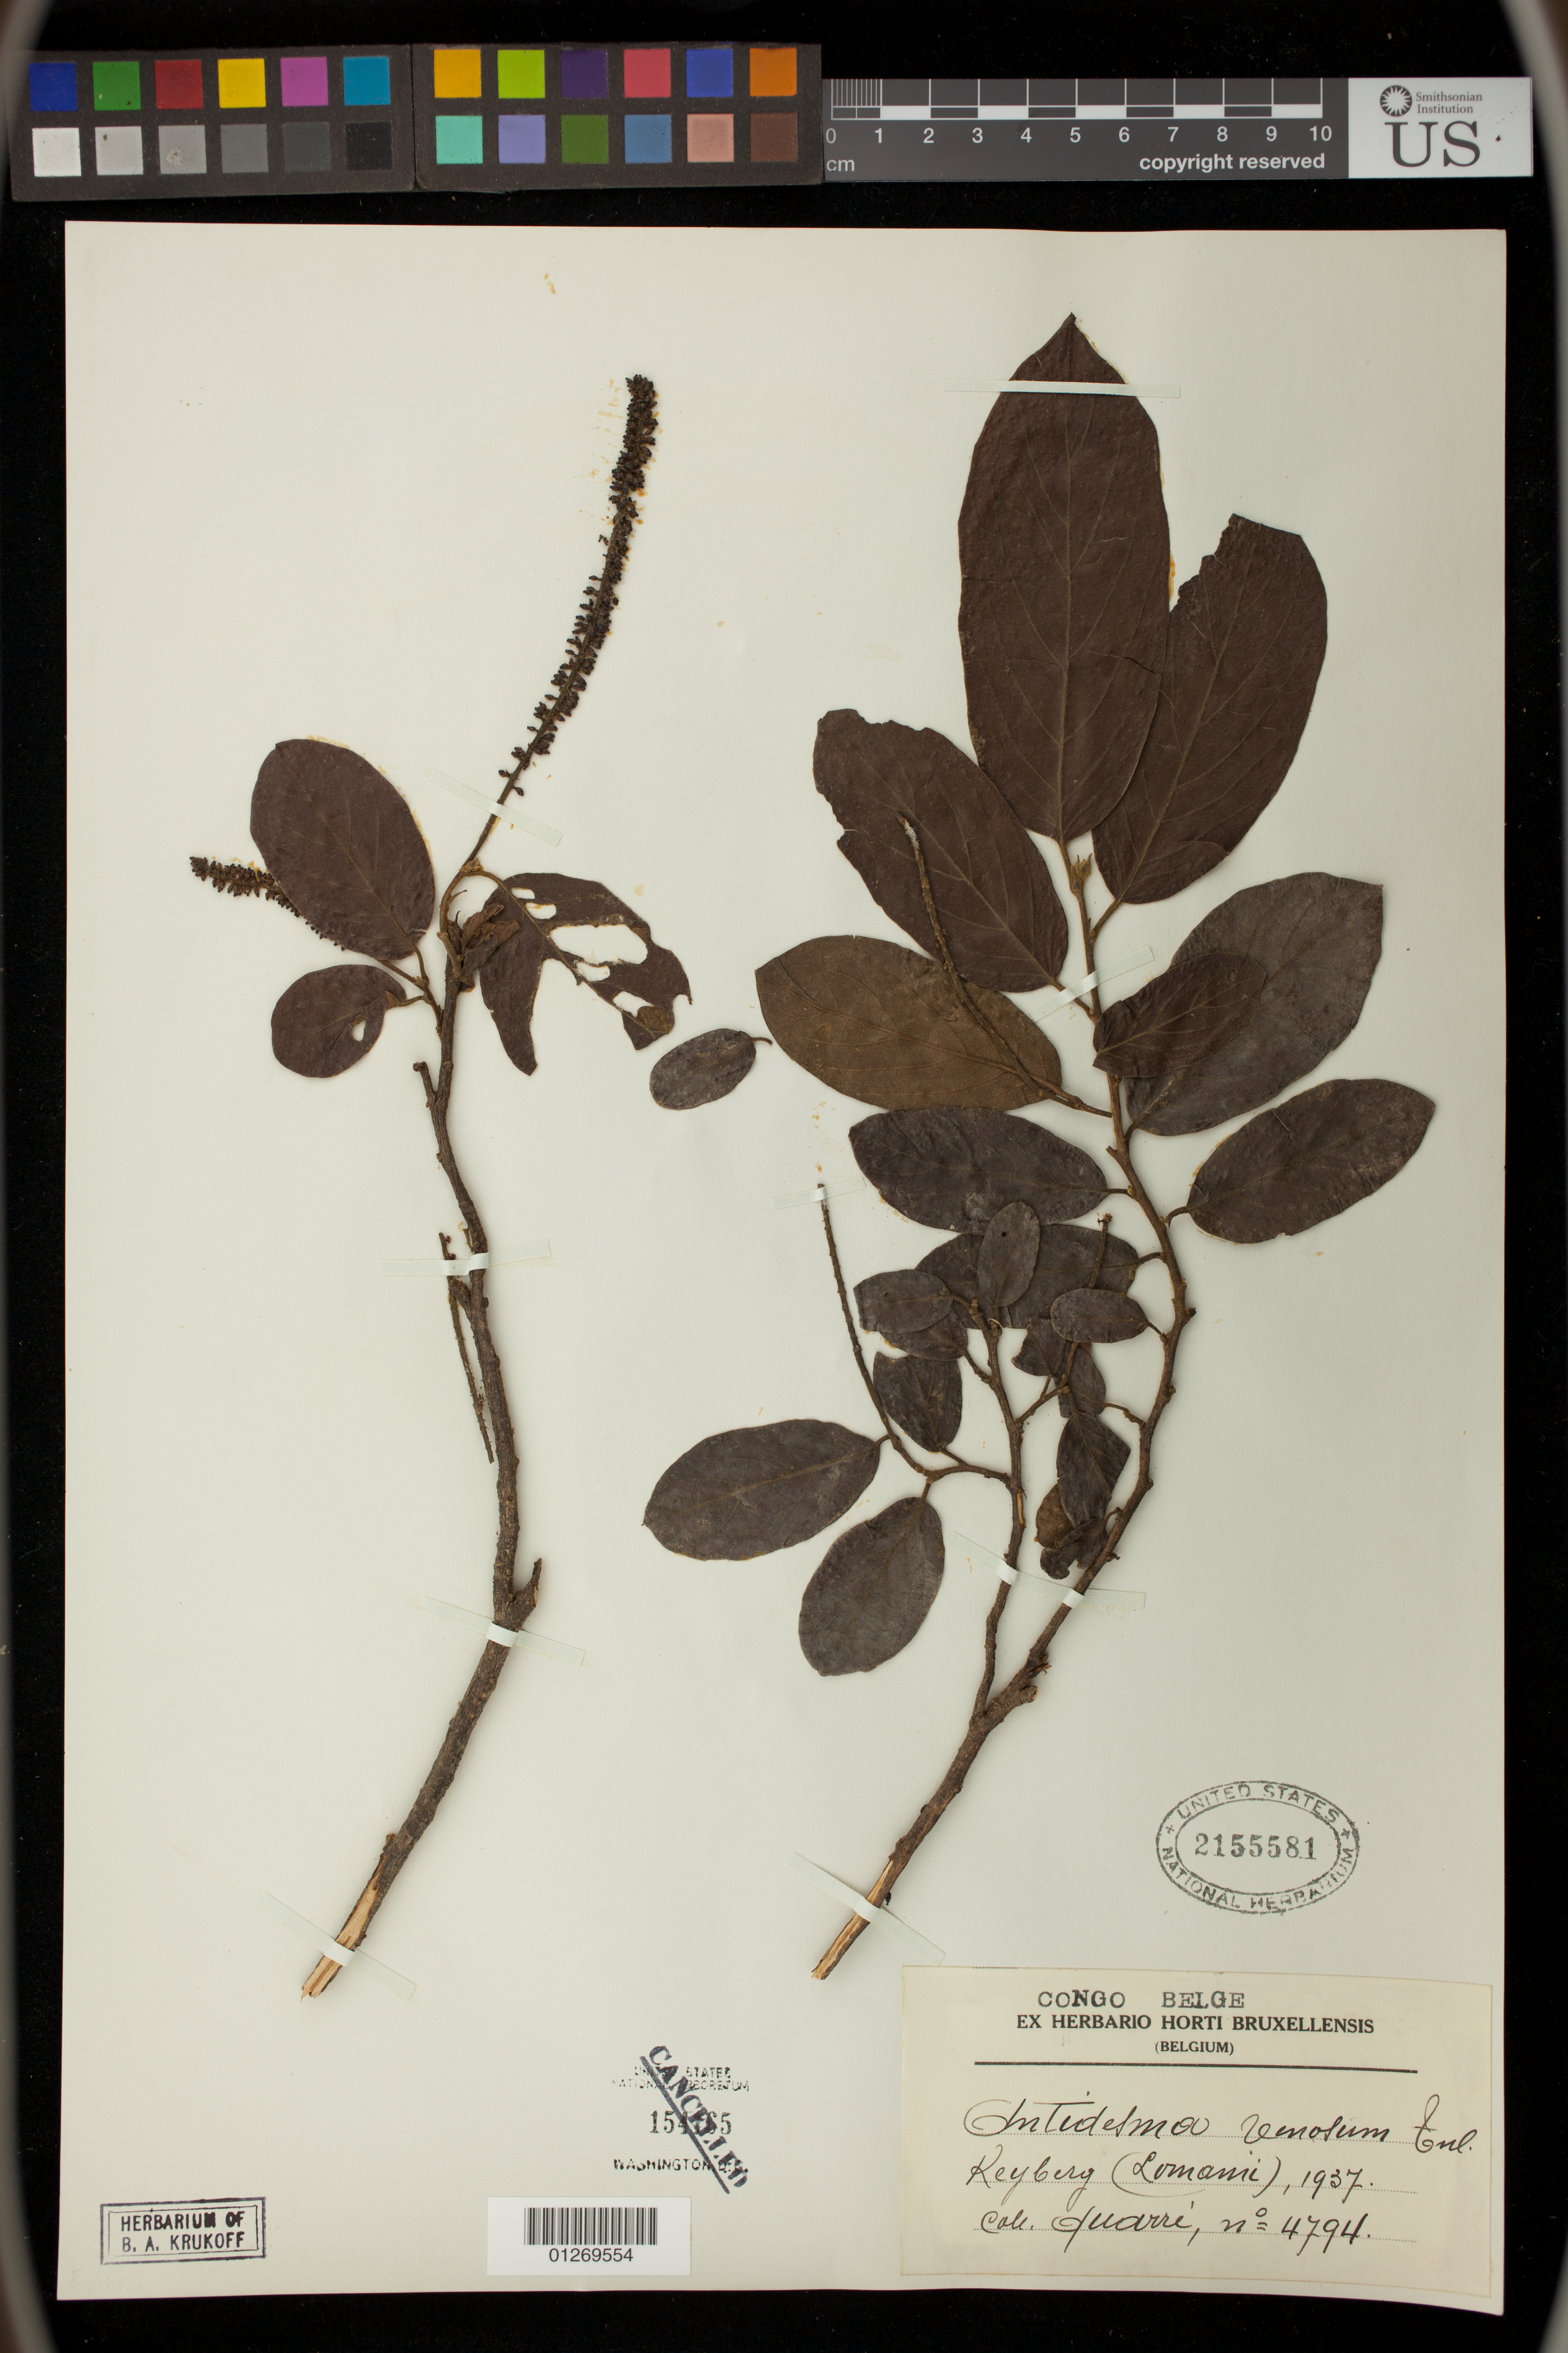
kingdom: Plantae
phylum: Tracheophyta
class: Magnoliopsida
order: Malpighiales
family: Phyllanthaceae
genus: Antidesma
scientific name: Antidesma venosum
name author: E. Mey. ex Tul.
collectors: -. Guarre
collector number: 4794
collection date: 1937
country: Congo, Democratic Republic of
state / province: Kasaï-Oriental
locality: Keyberg (Lomani)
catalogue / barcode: US 2155581